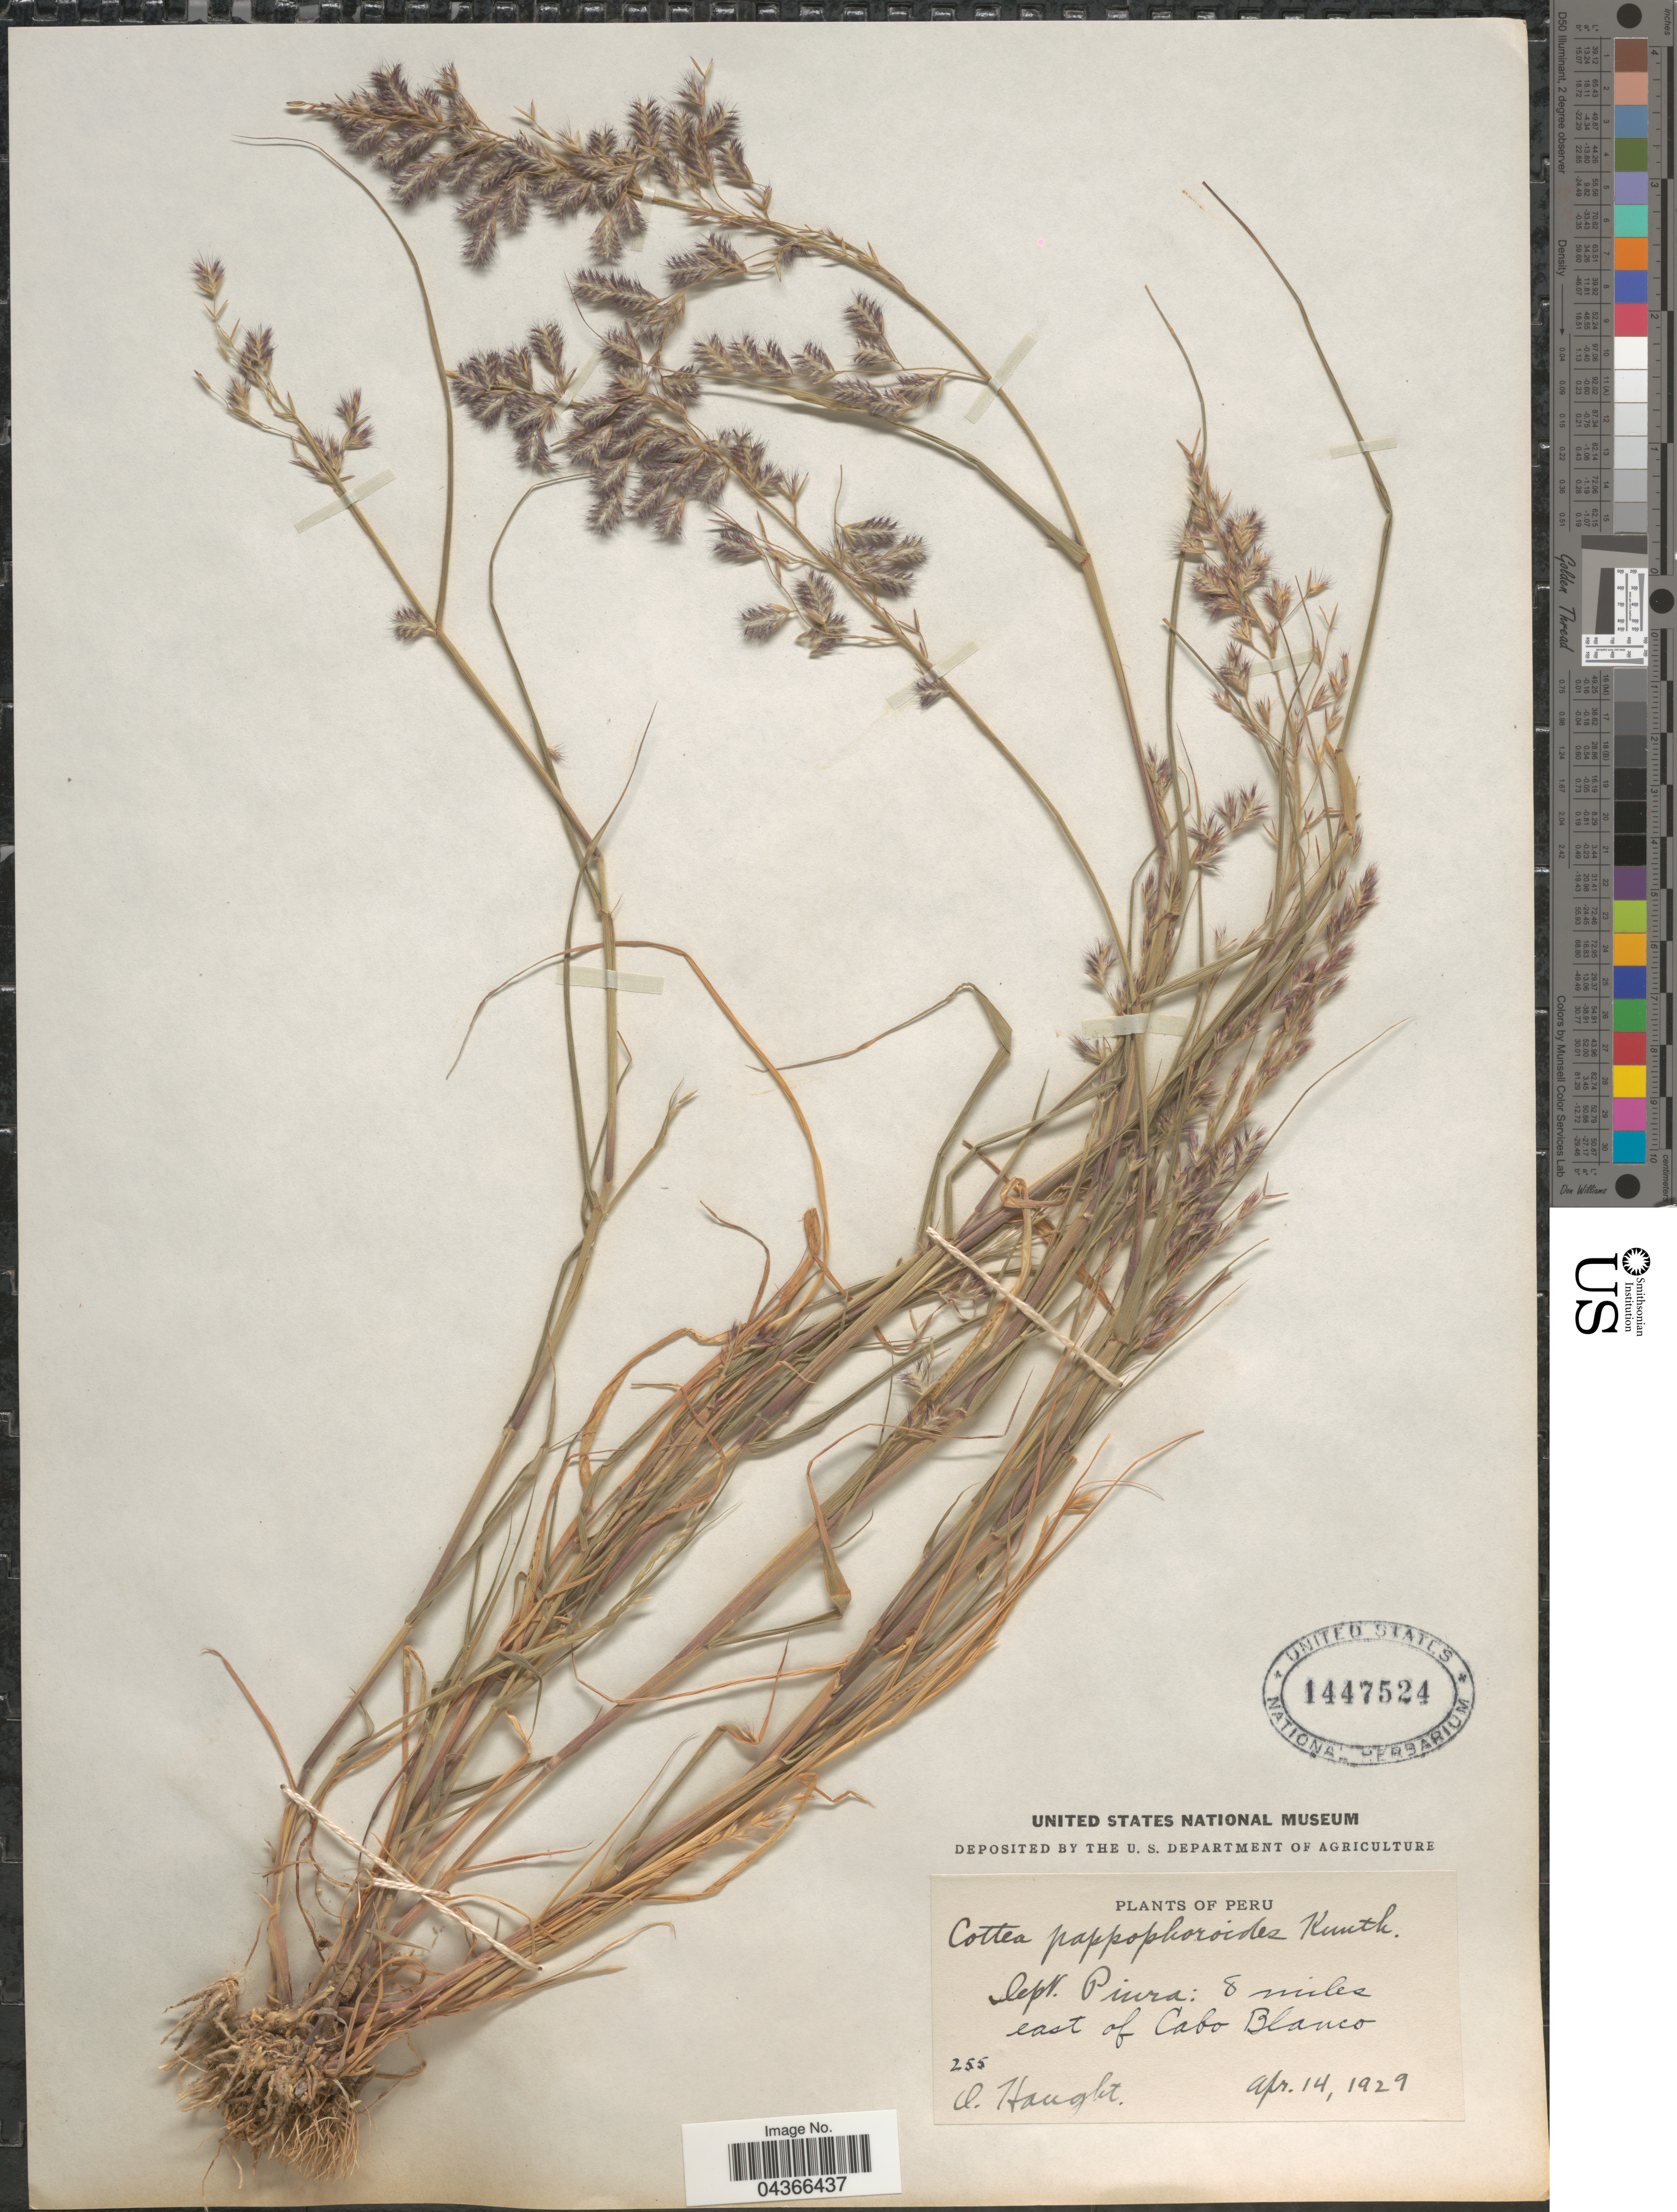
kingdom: Plantae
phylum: Tracheophyta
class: Liliopsida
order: Poales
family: Poaceae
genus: Cottea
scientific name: Cottea pappophoroides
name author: Kunth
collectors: O. Haught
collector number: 255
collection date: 1929-04-14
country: Peru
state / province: Piura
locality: Dept. Piura: 8 miles east of Cabo Blanco.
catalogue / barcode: US 1447524